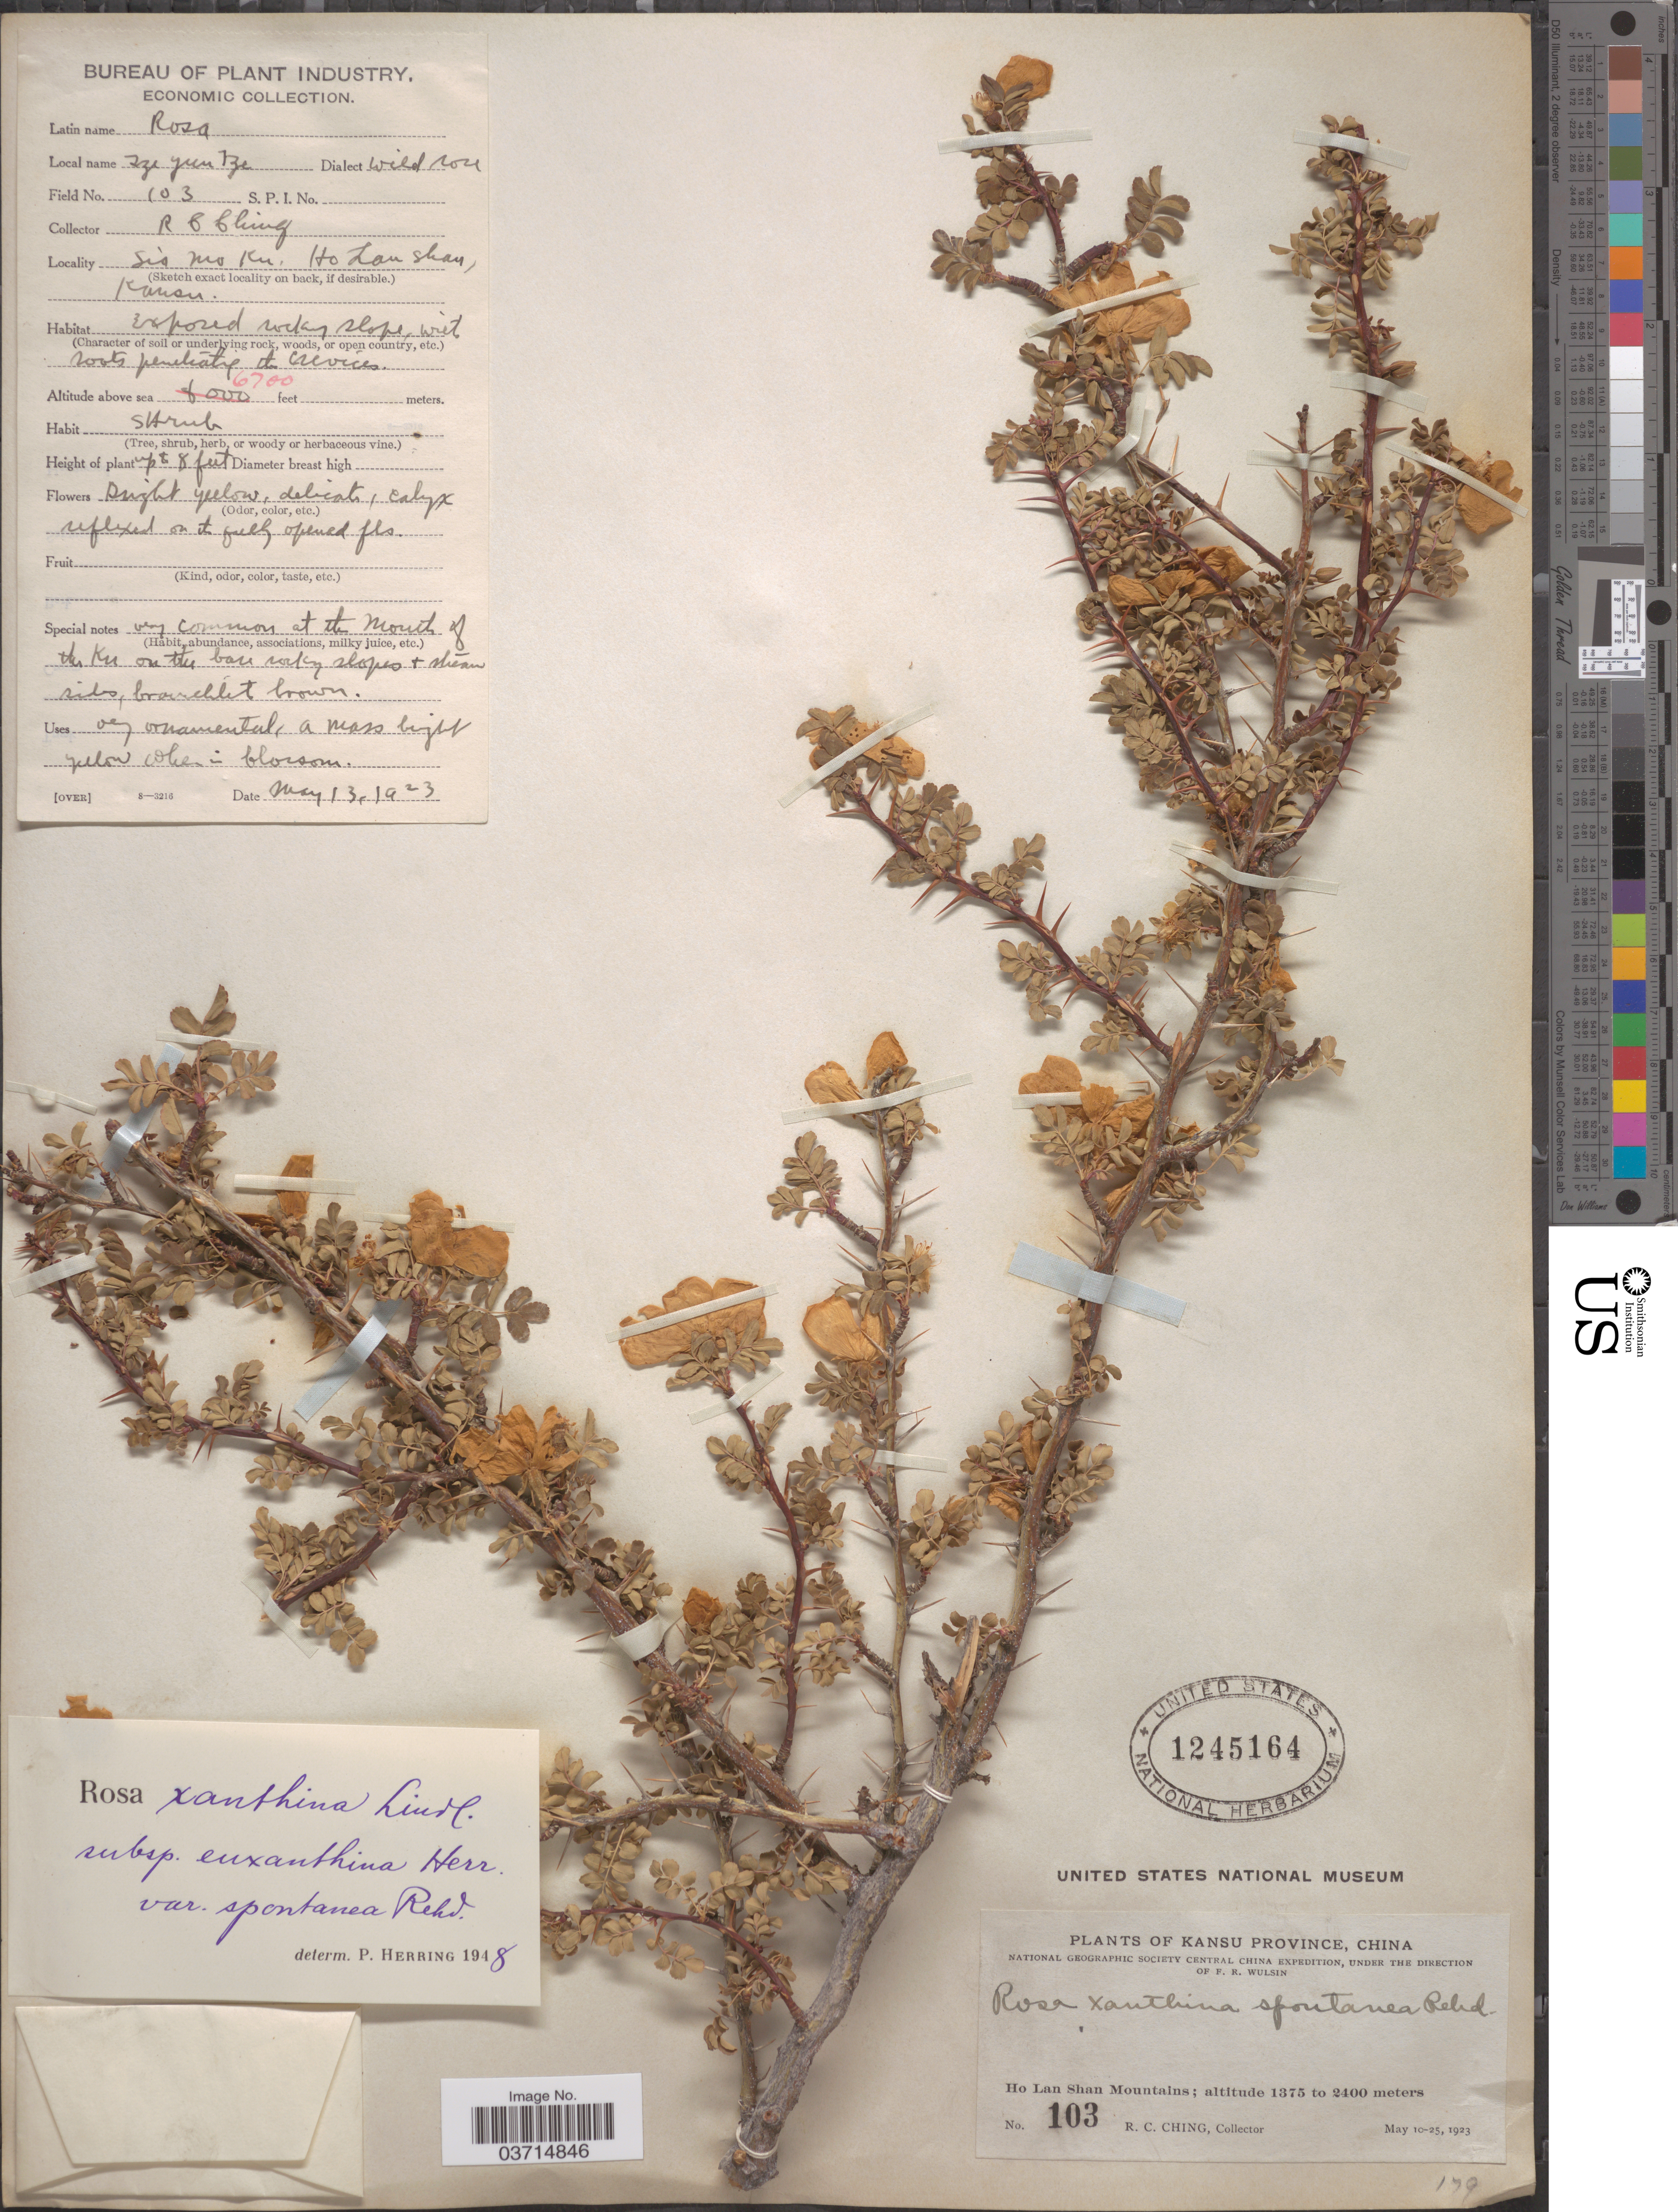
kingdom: Plantae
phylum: Tracheophyta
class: Magnoliopsida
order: Rosales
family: Rosaceae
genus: Rosa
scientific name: Rosa xanthina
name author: Lindl.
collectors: R. C. Ching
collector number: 103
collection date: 1923-05-13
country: China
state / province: Gansu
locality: Kansu Province. Sia Mo Ku. [interpreted] Ho Lan Shan Mountains.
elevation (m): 2042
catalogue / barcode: US 1245164